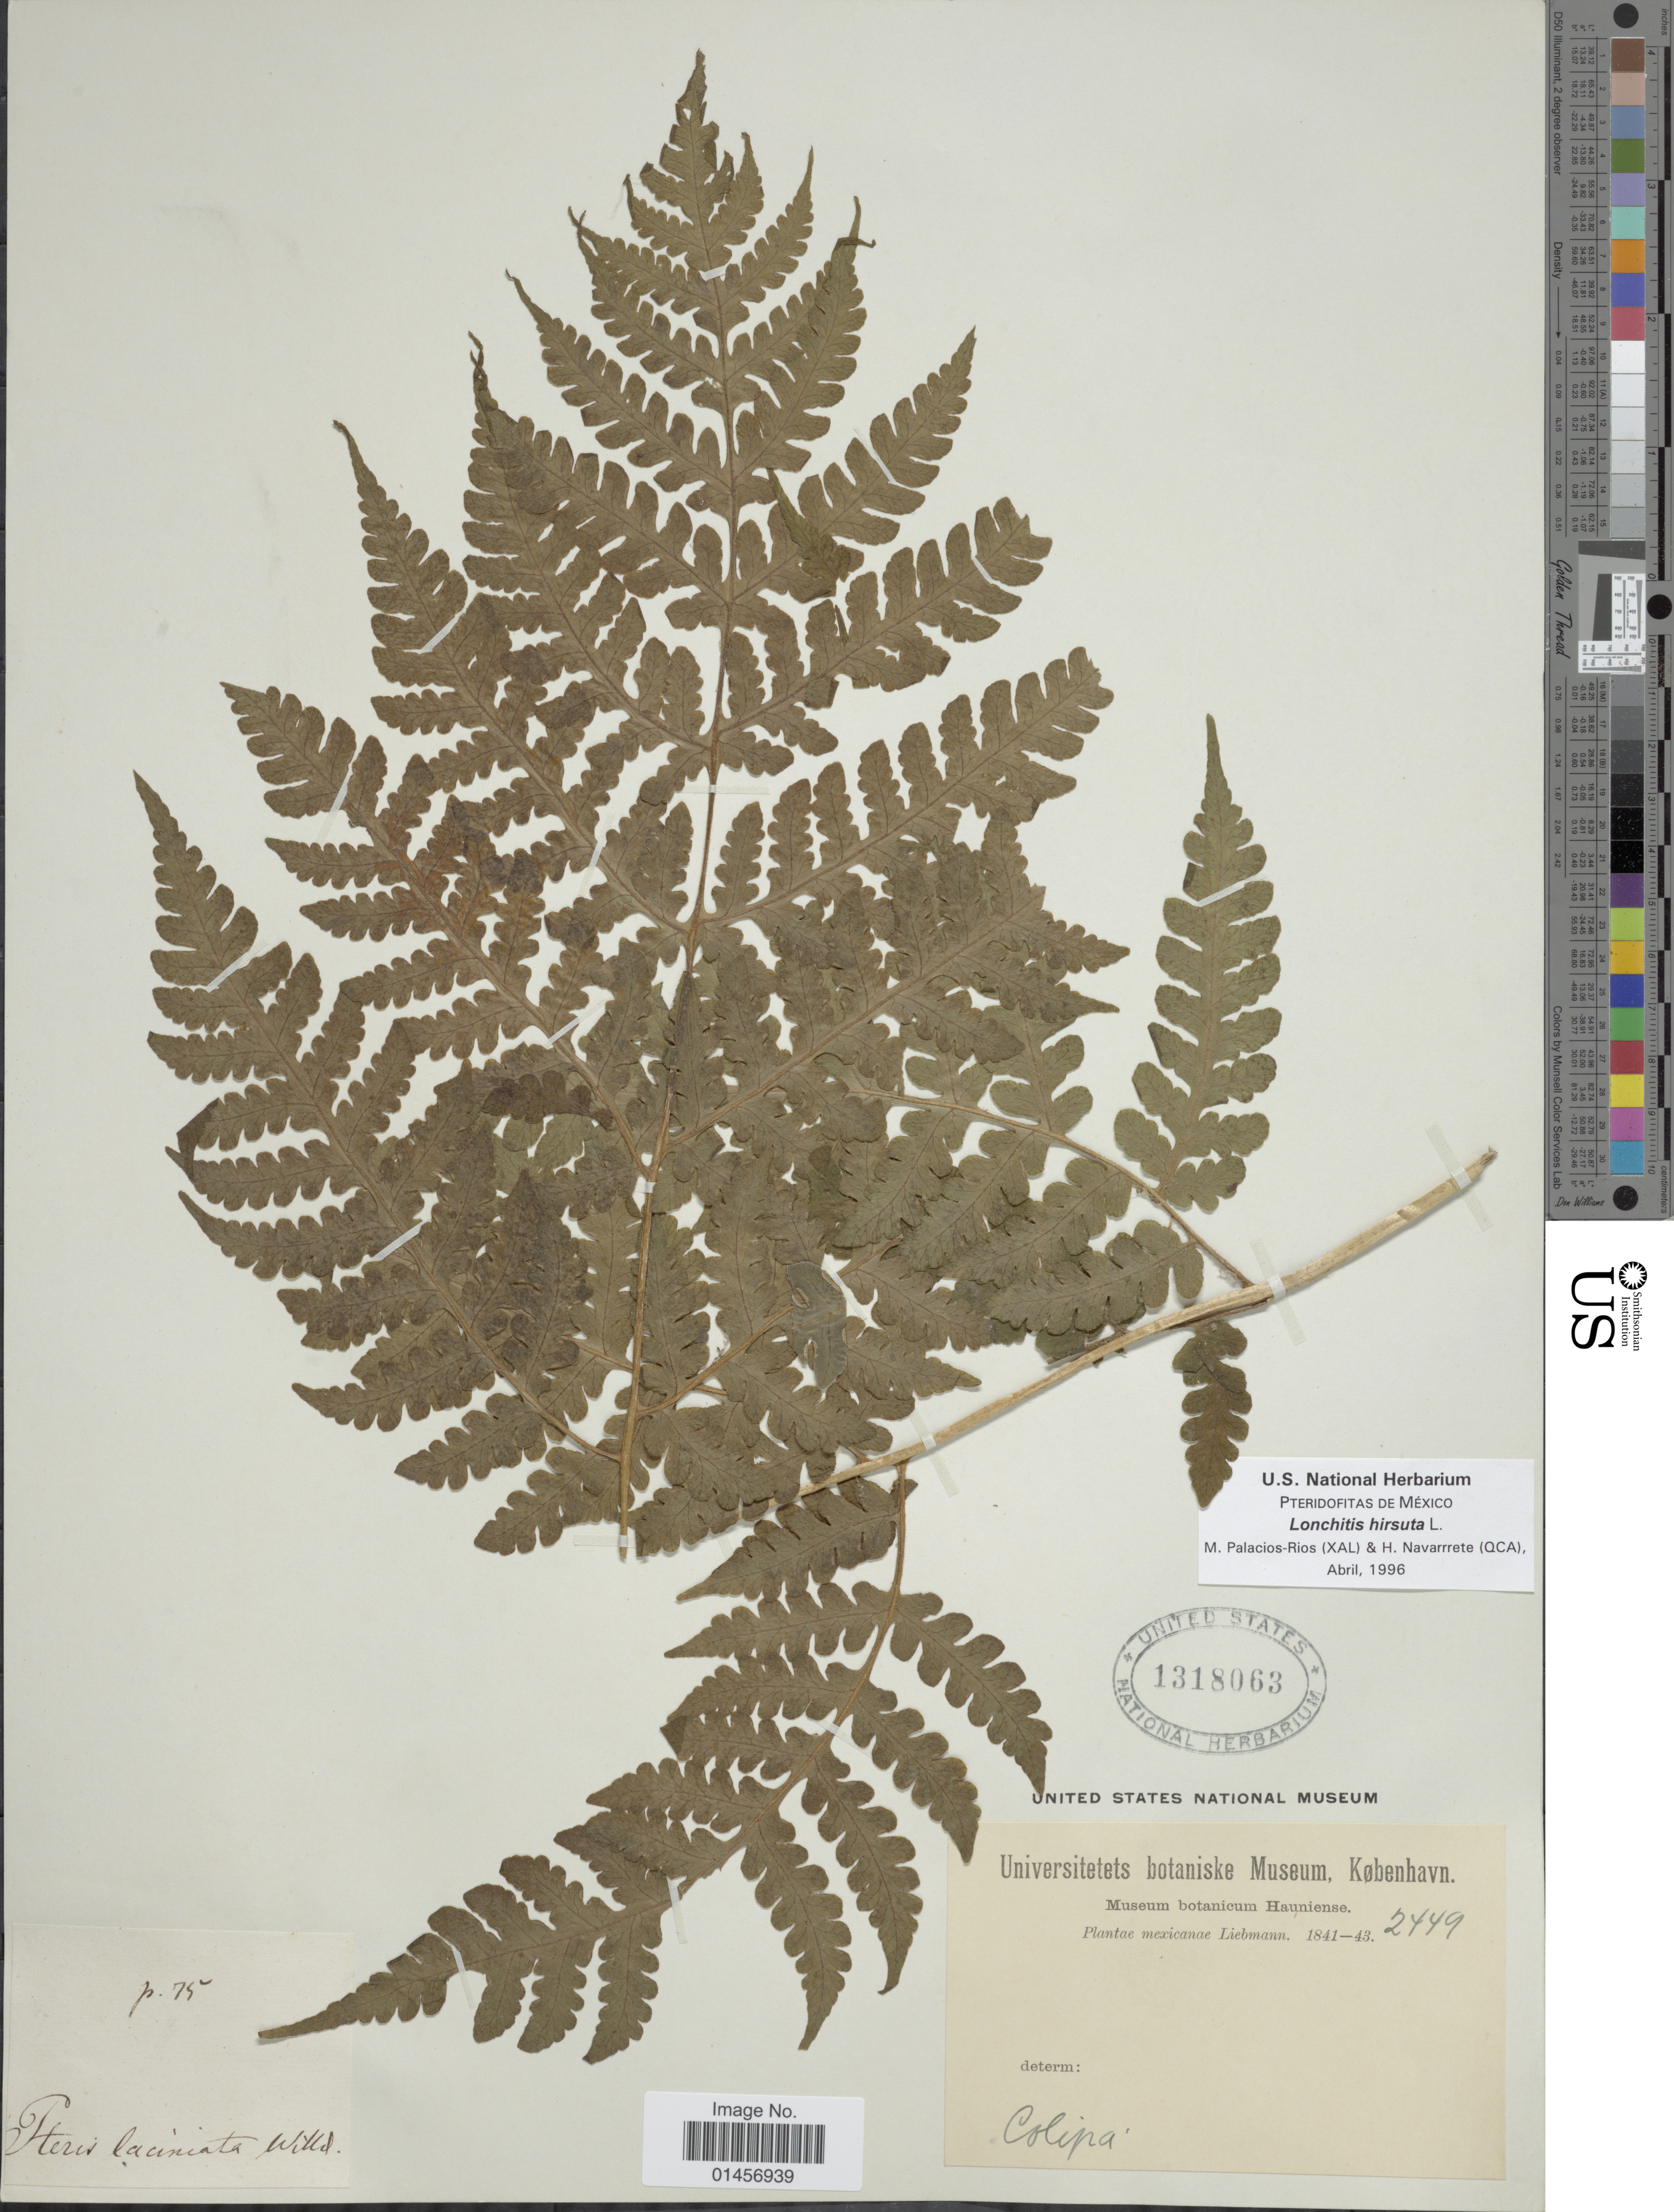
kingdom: Plantae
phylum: Tracheophyta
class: Polypodiopsida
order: Polypodiales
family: Lonchitidaceae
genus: Lonchitis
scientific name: Lonchitis hirsuta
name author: L.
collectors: Liebmann, --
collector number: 2449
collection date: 1841/1843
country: Mexico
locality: Colipa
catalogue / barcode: US 1318063